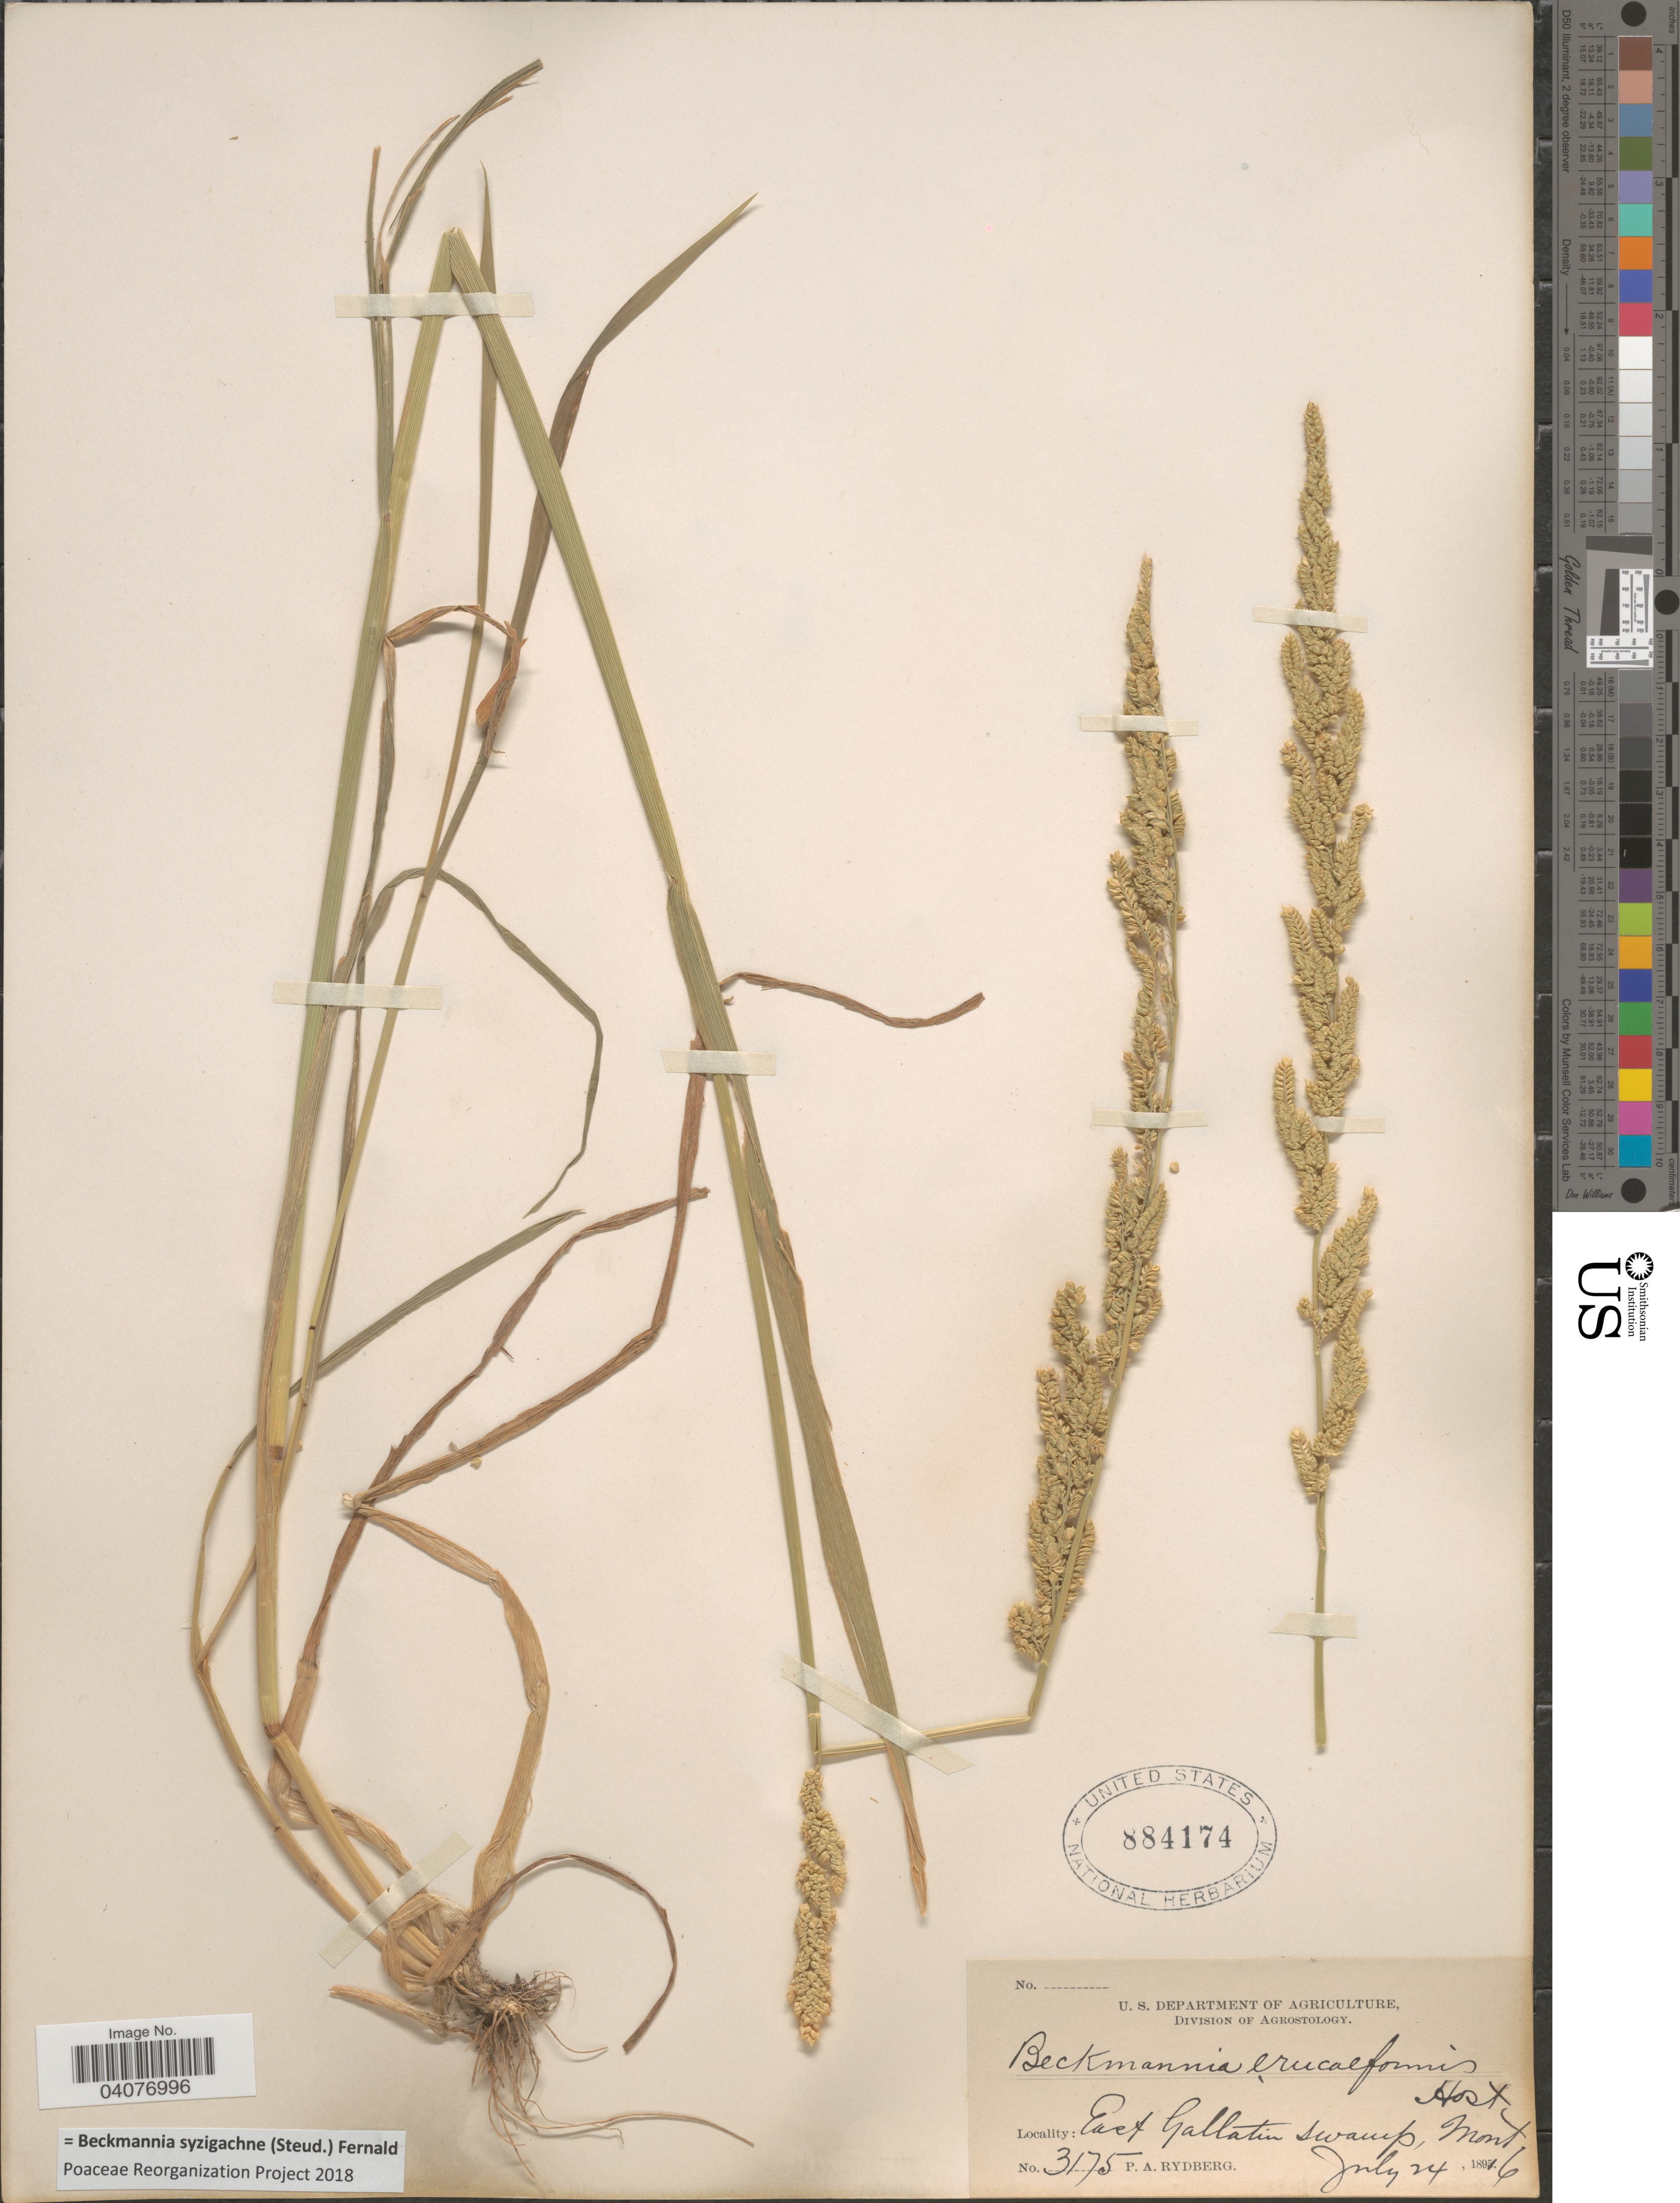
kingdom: Plantae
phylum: Tracheophyta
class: Liliopsida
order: Poales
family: Poaceae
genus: Beckmannia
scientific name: Beckmannia syzigachne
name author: (Steud.) Fernald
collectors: P. A. Rydberg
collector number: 3175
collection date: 1896-07-24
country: United States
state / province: Montana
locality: East Gallatin swamp.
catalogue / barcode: US 884174